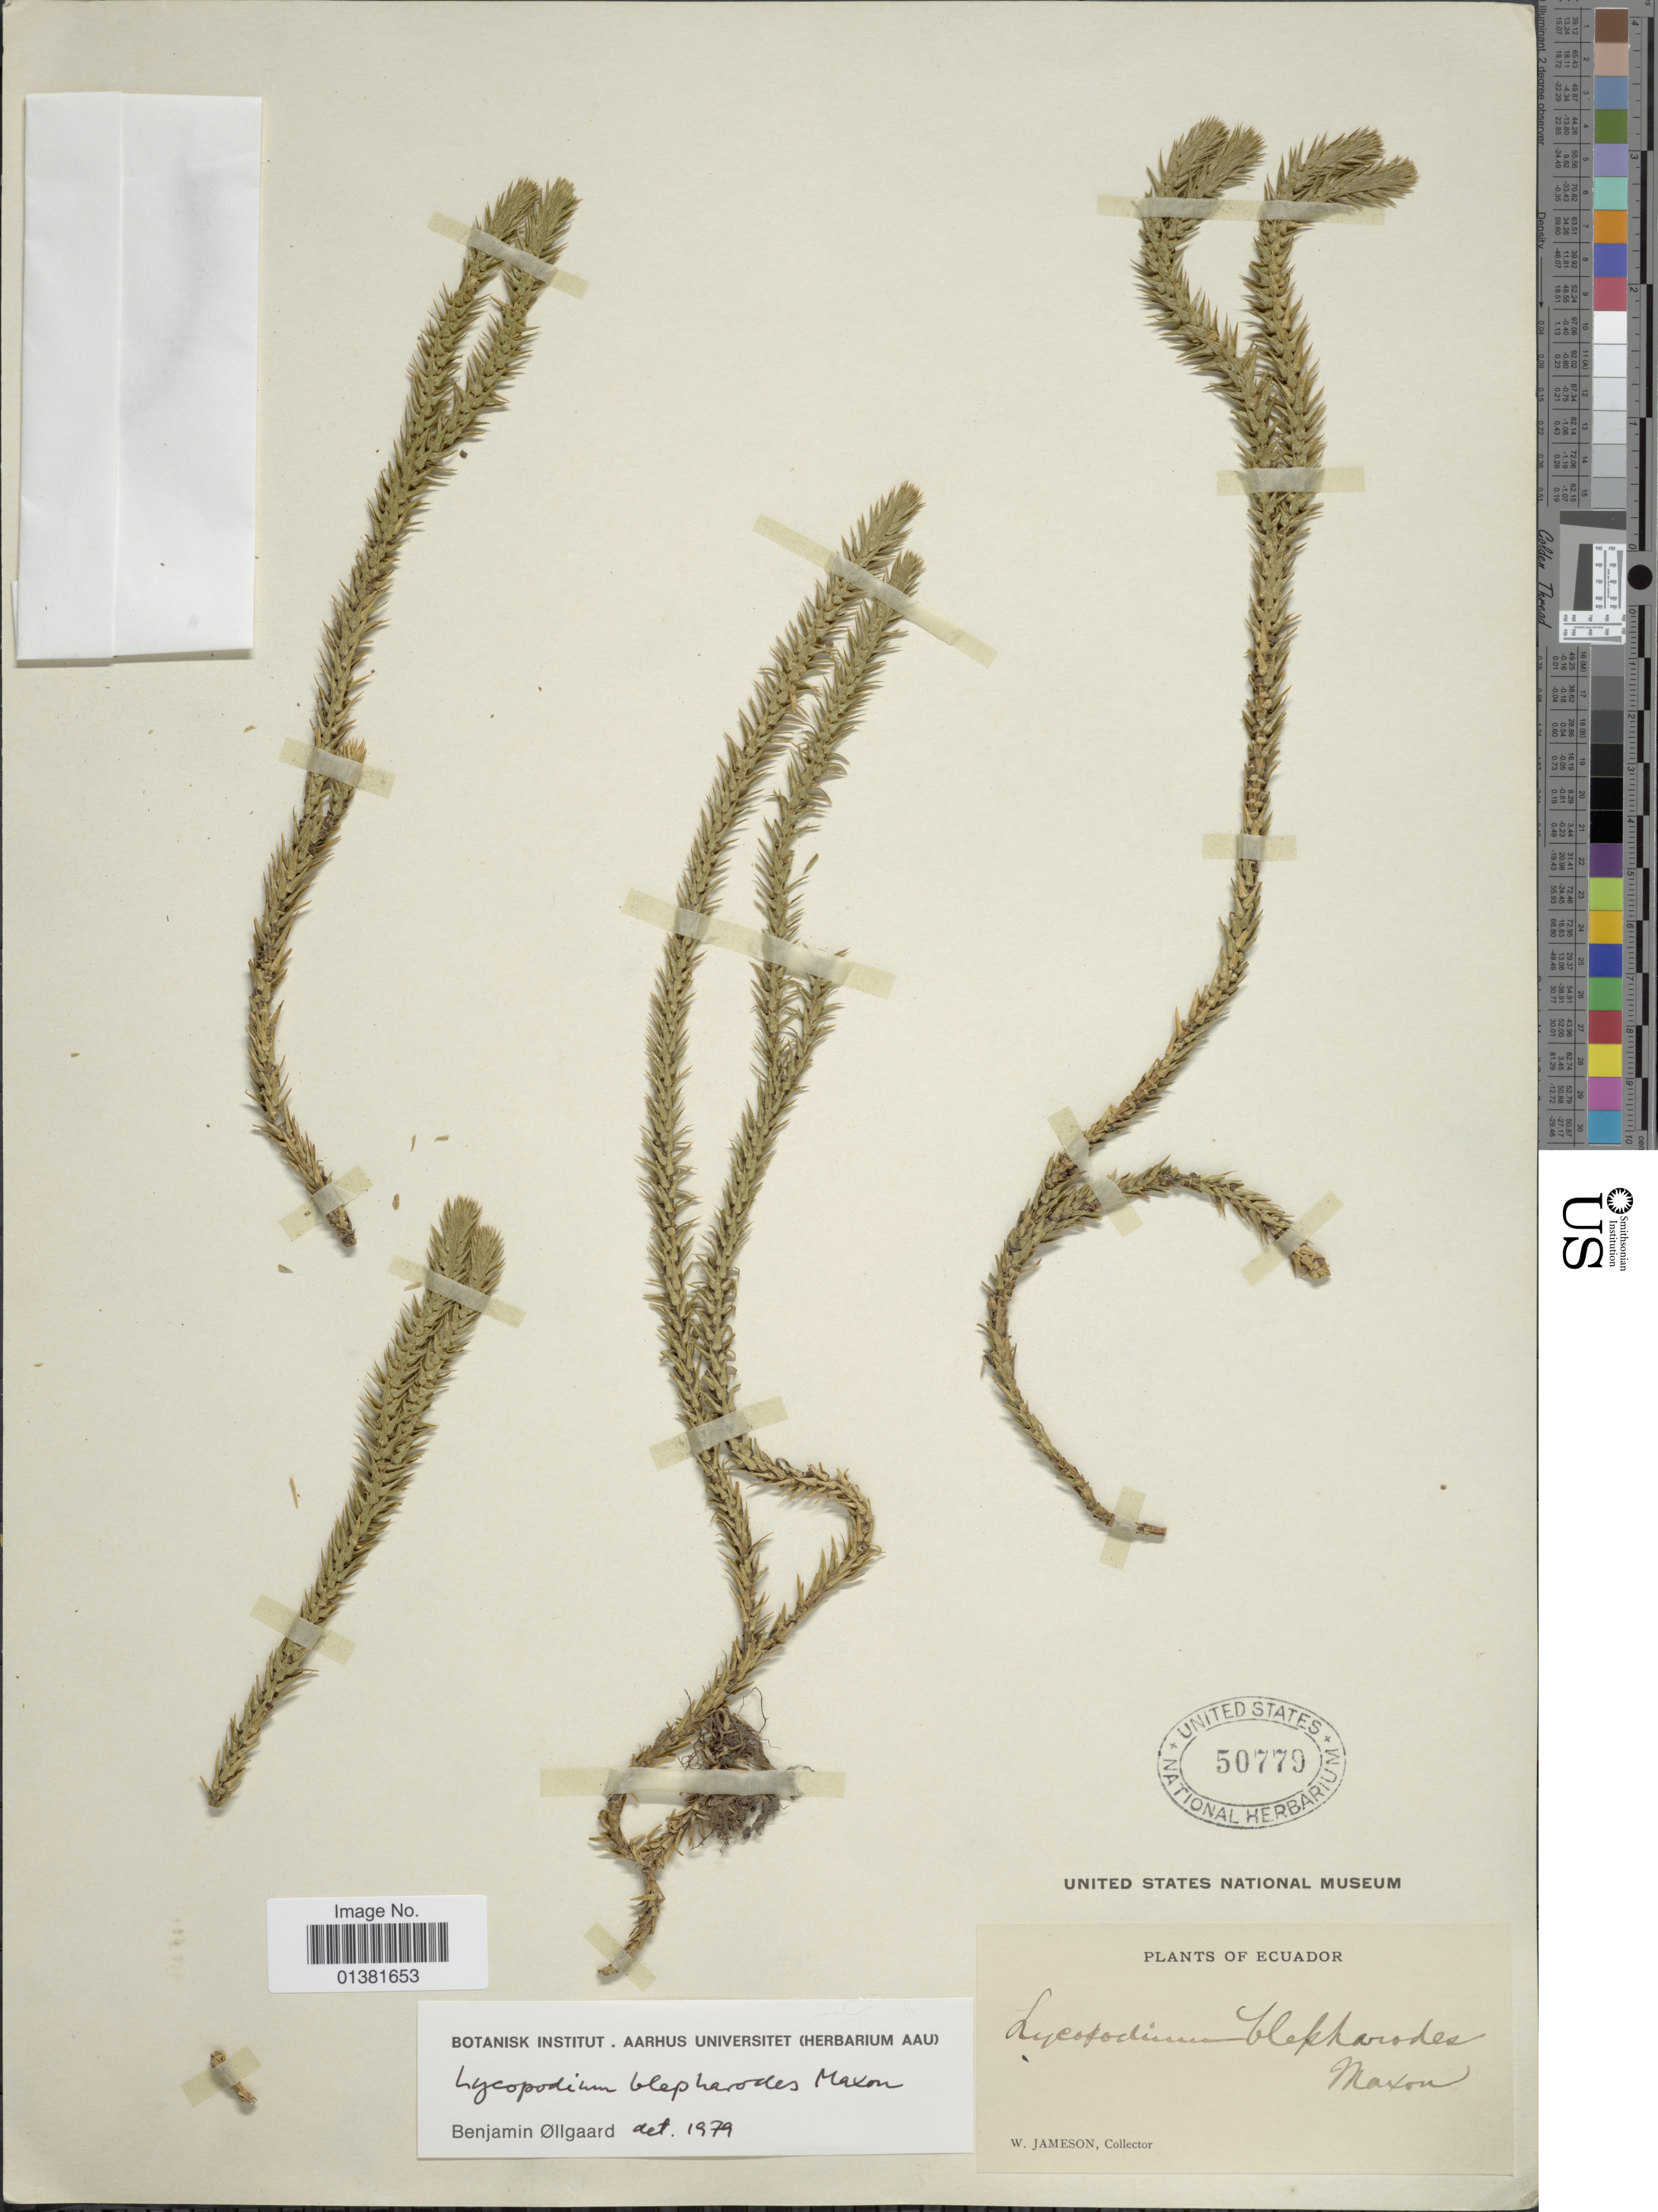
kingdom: Plantae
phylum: Tracheophyta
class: Lycopodiopsida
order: Lycopodiales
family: Lycopodiaceae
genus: Phlegmariurus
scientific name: Phlegmariurus affinis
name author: (Trevis.) B. Øllg.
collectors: W. Jameson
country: Ecuador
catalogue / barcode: US 50779